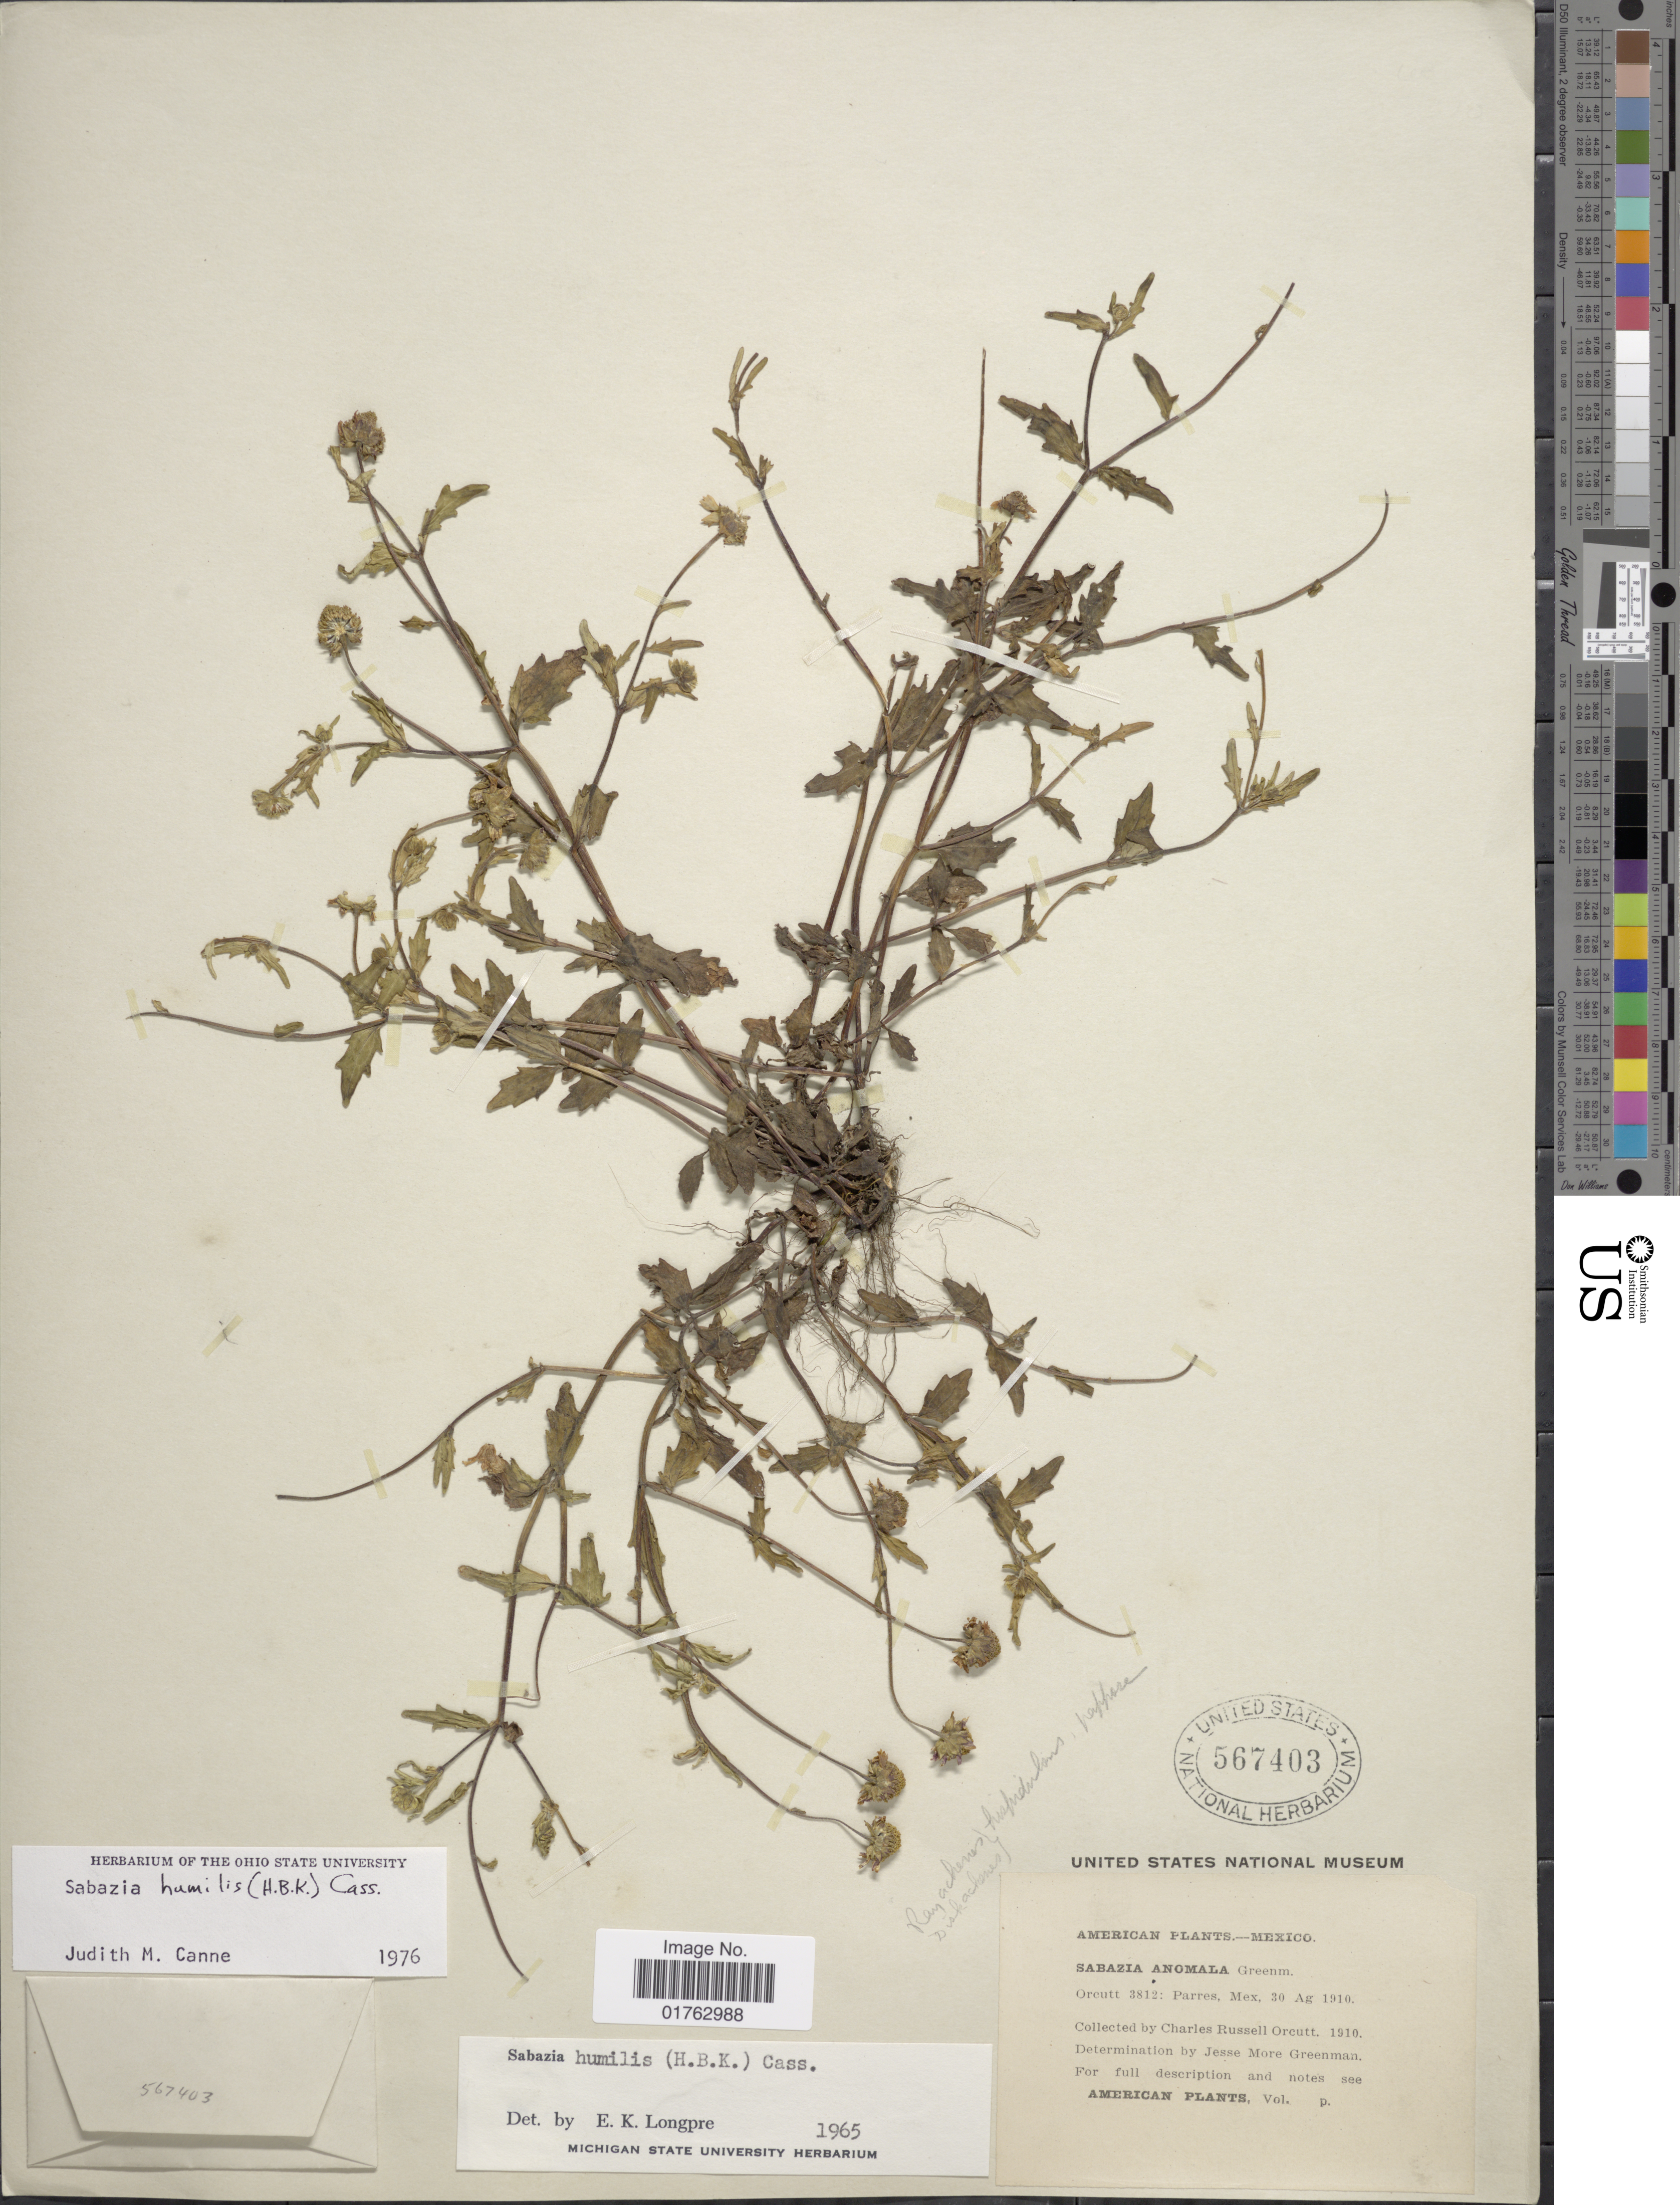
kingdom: Plantae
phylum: Tracheophyta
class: Magnoliopsida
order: Asterales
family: Asteraceae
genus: Sabazia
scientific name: Sabazia humilis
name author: (Kunth) Cass.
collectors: -- Orcutt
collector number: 3812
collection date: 1910-08-30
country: Mexico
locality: Parres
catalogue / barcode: US 567403